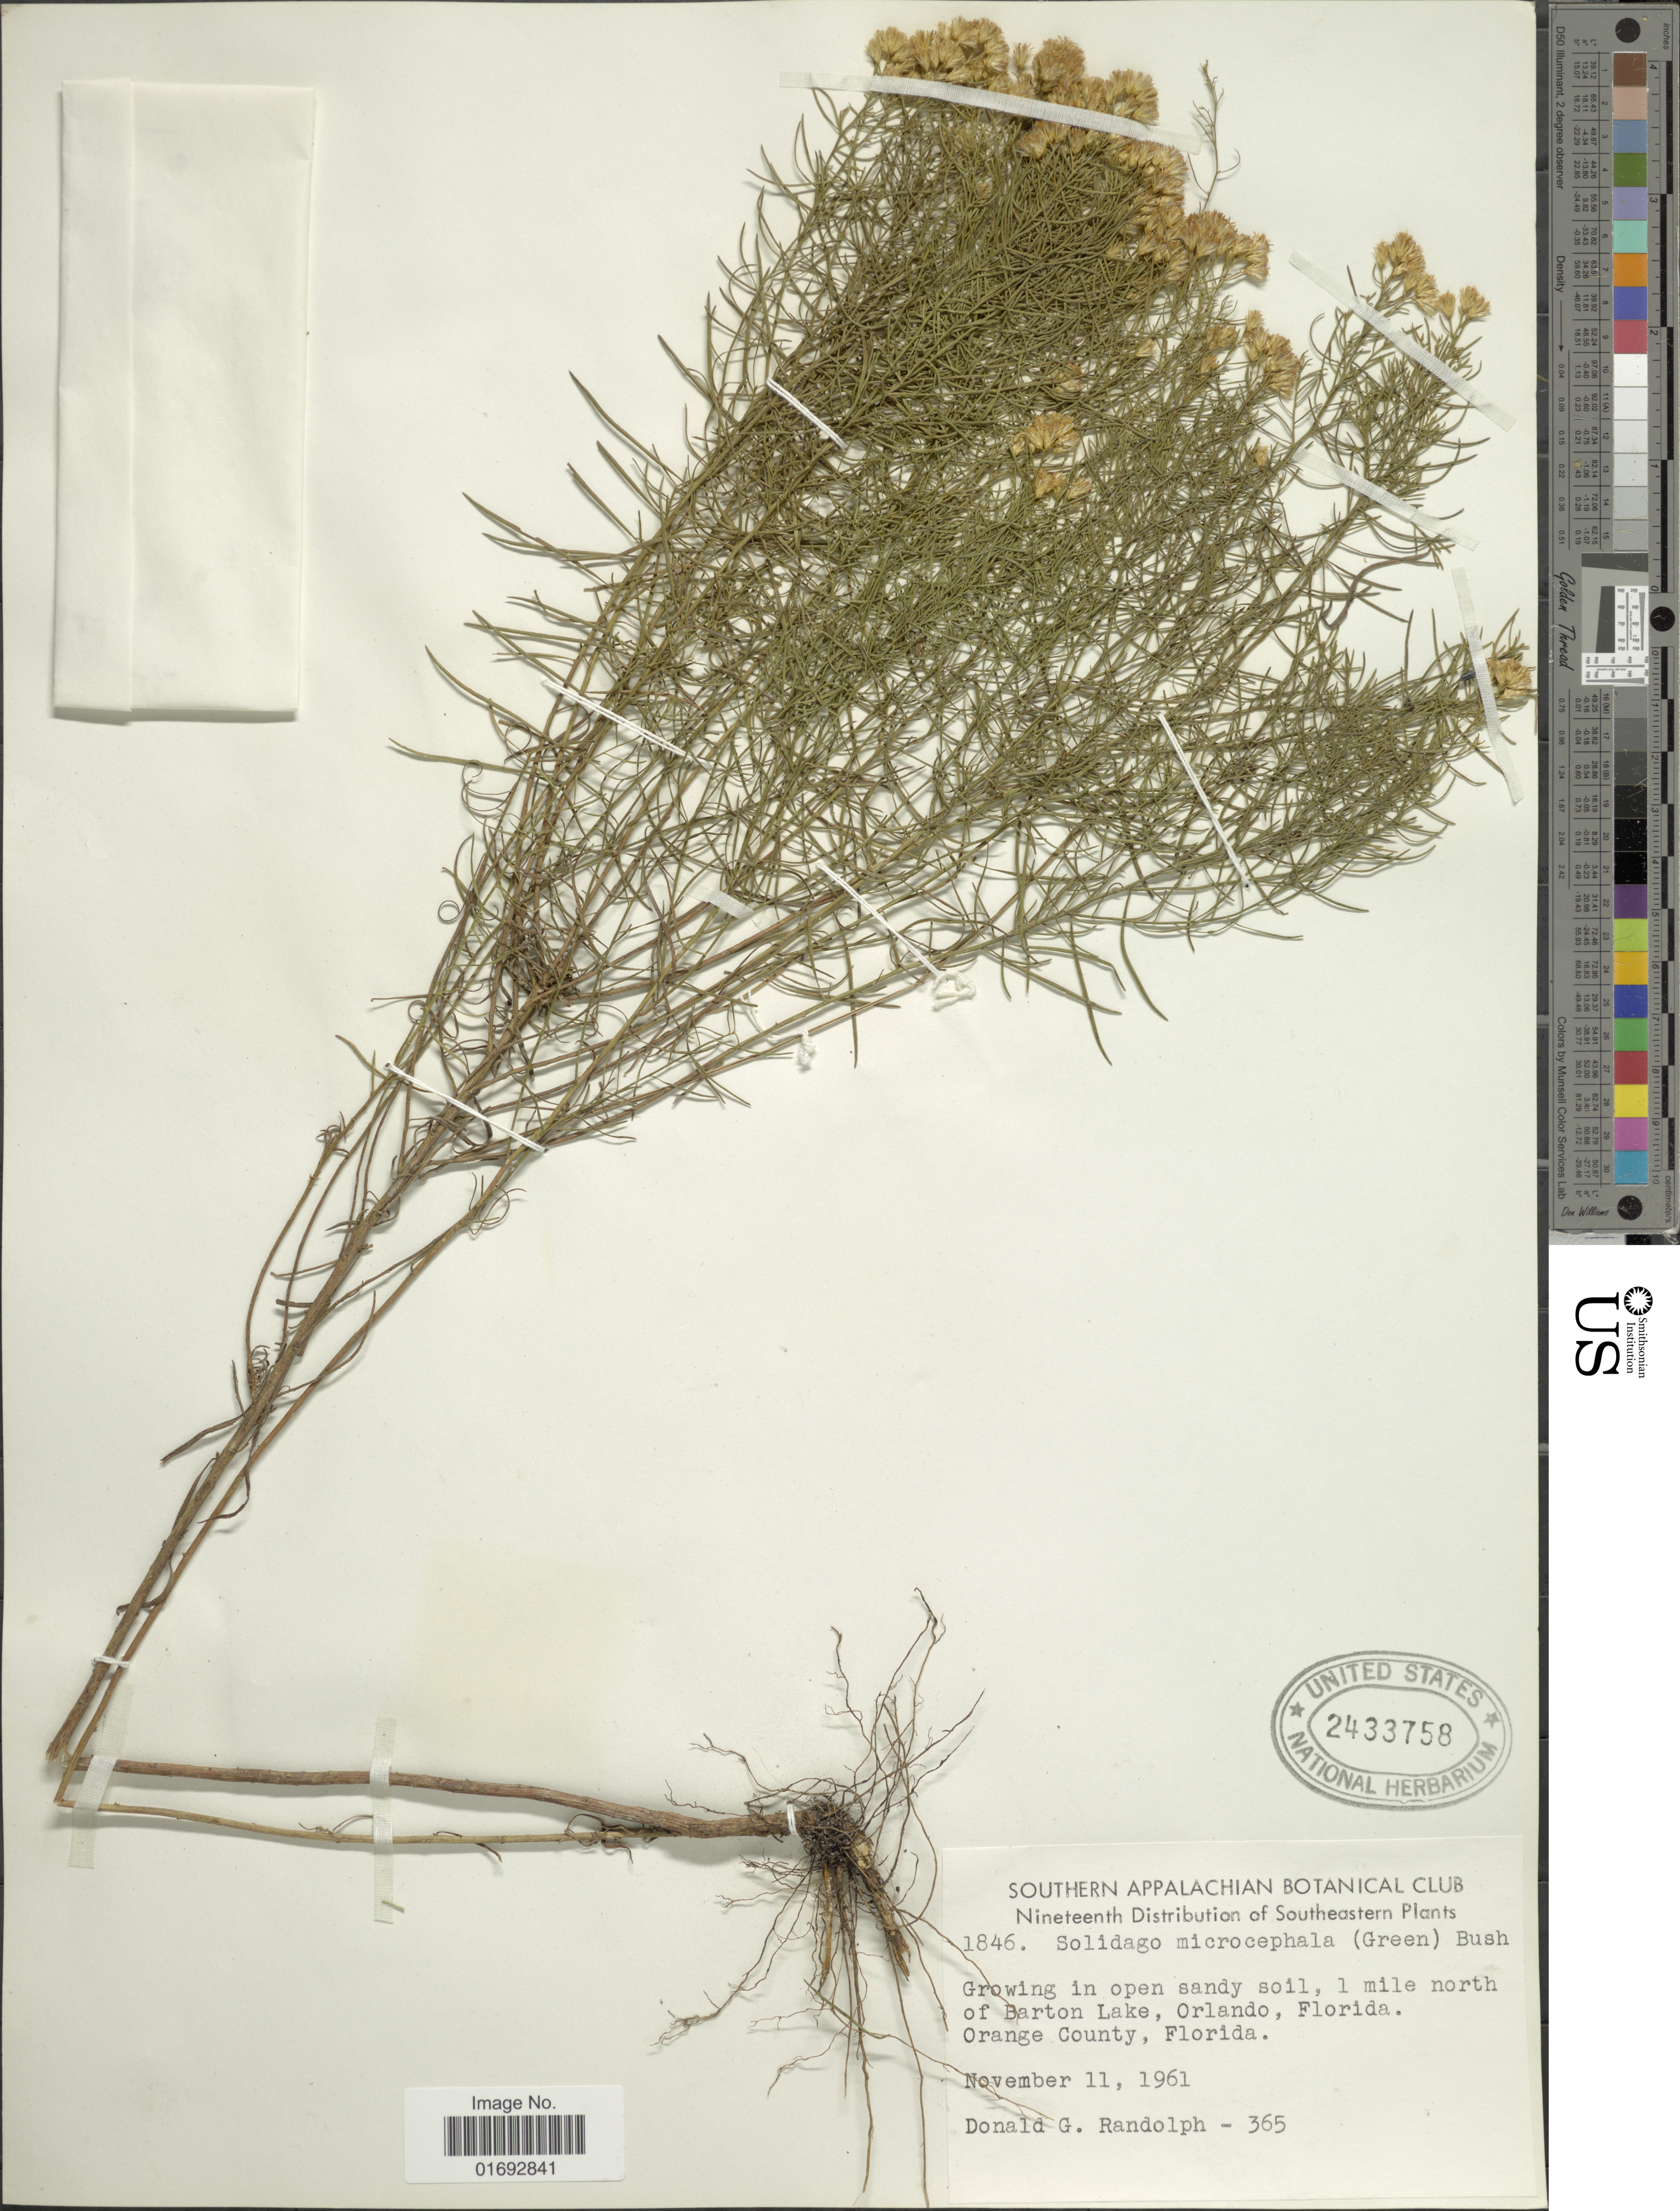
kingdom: Plantae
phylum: Tracheophyta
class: Magnoliopsida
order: Asterales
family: Asteraceae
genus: Euthamia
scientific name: Euthamia tenuifolia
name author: (Pursh) Nutt.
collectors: D. Randolph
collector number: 365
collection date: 1961-11-11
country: United States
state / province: Florida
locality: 1 mile north of Barton Lake, orlando, Orange County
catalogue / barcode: US 2433758